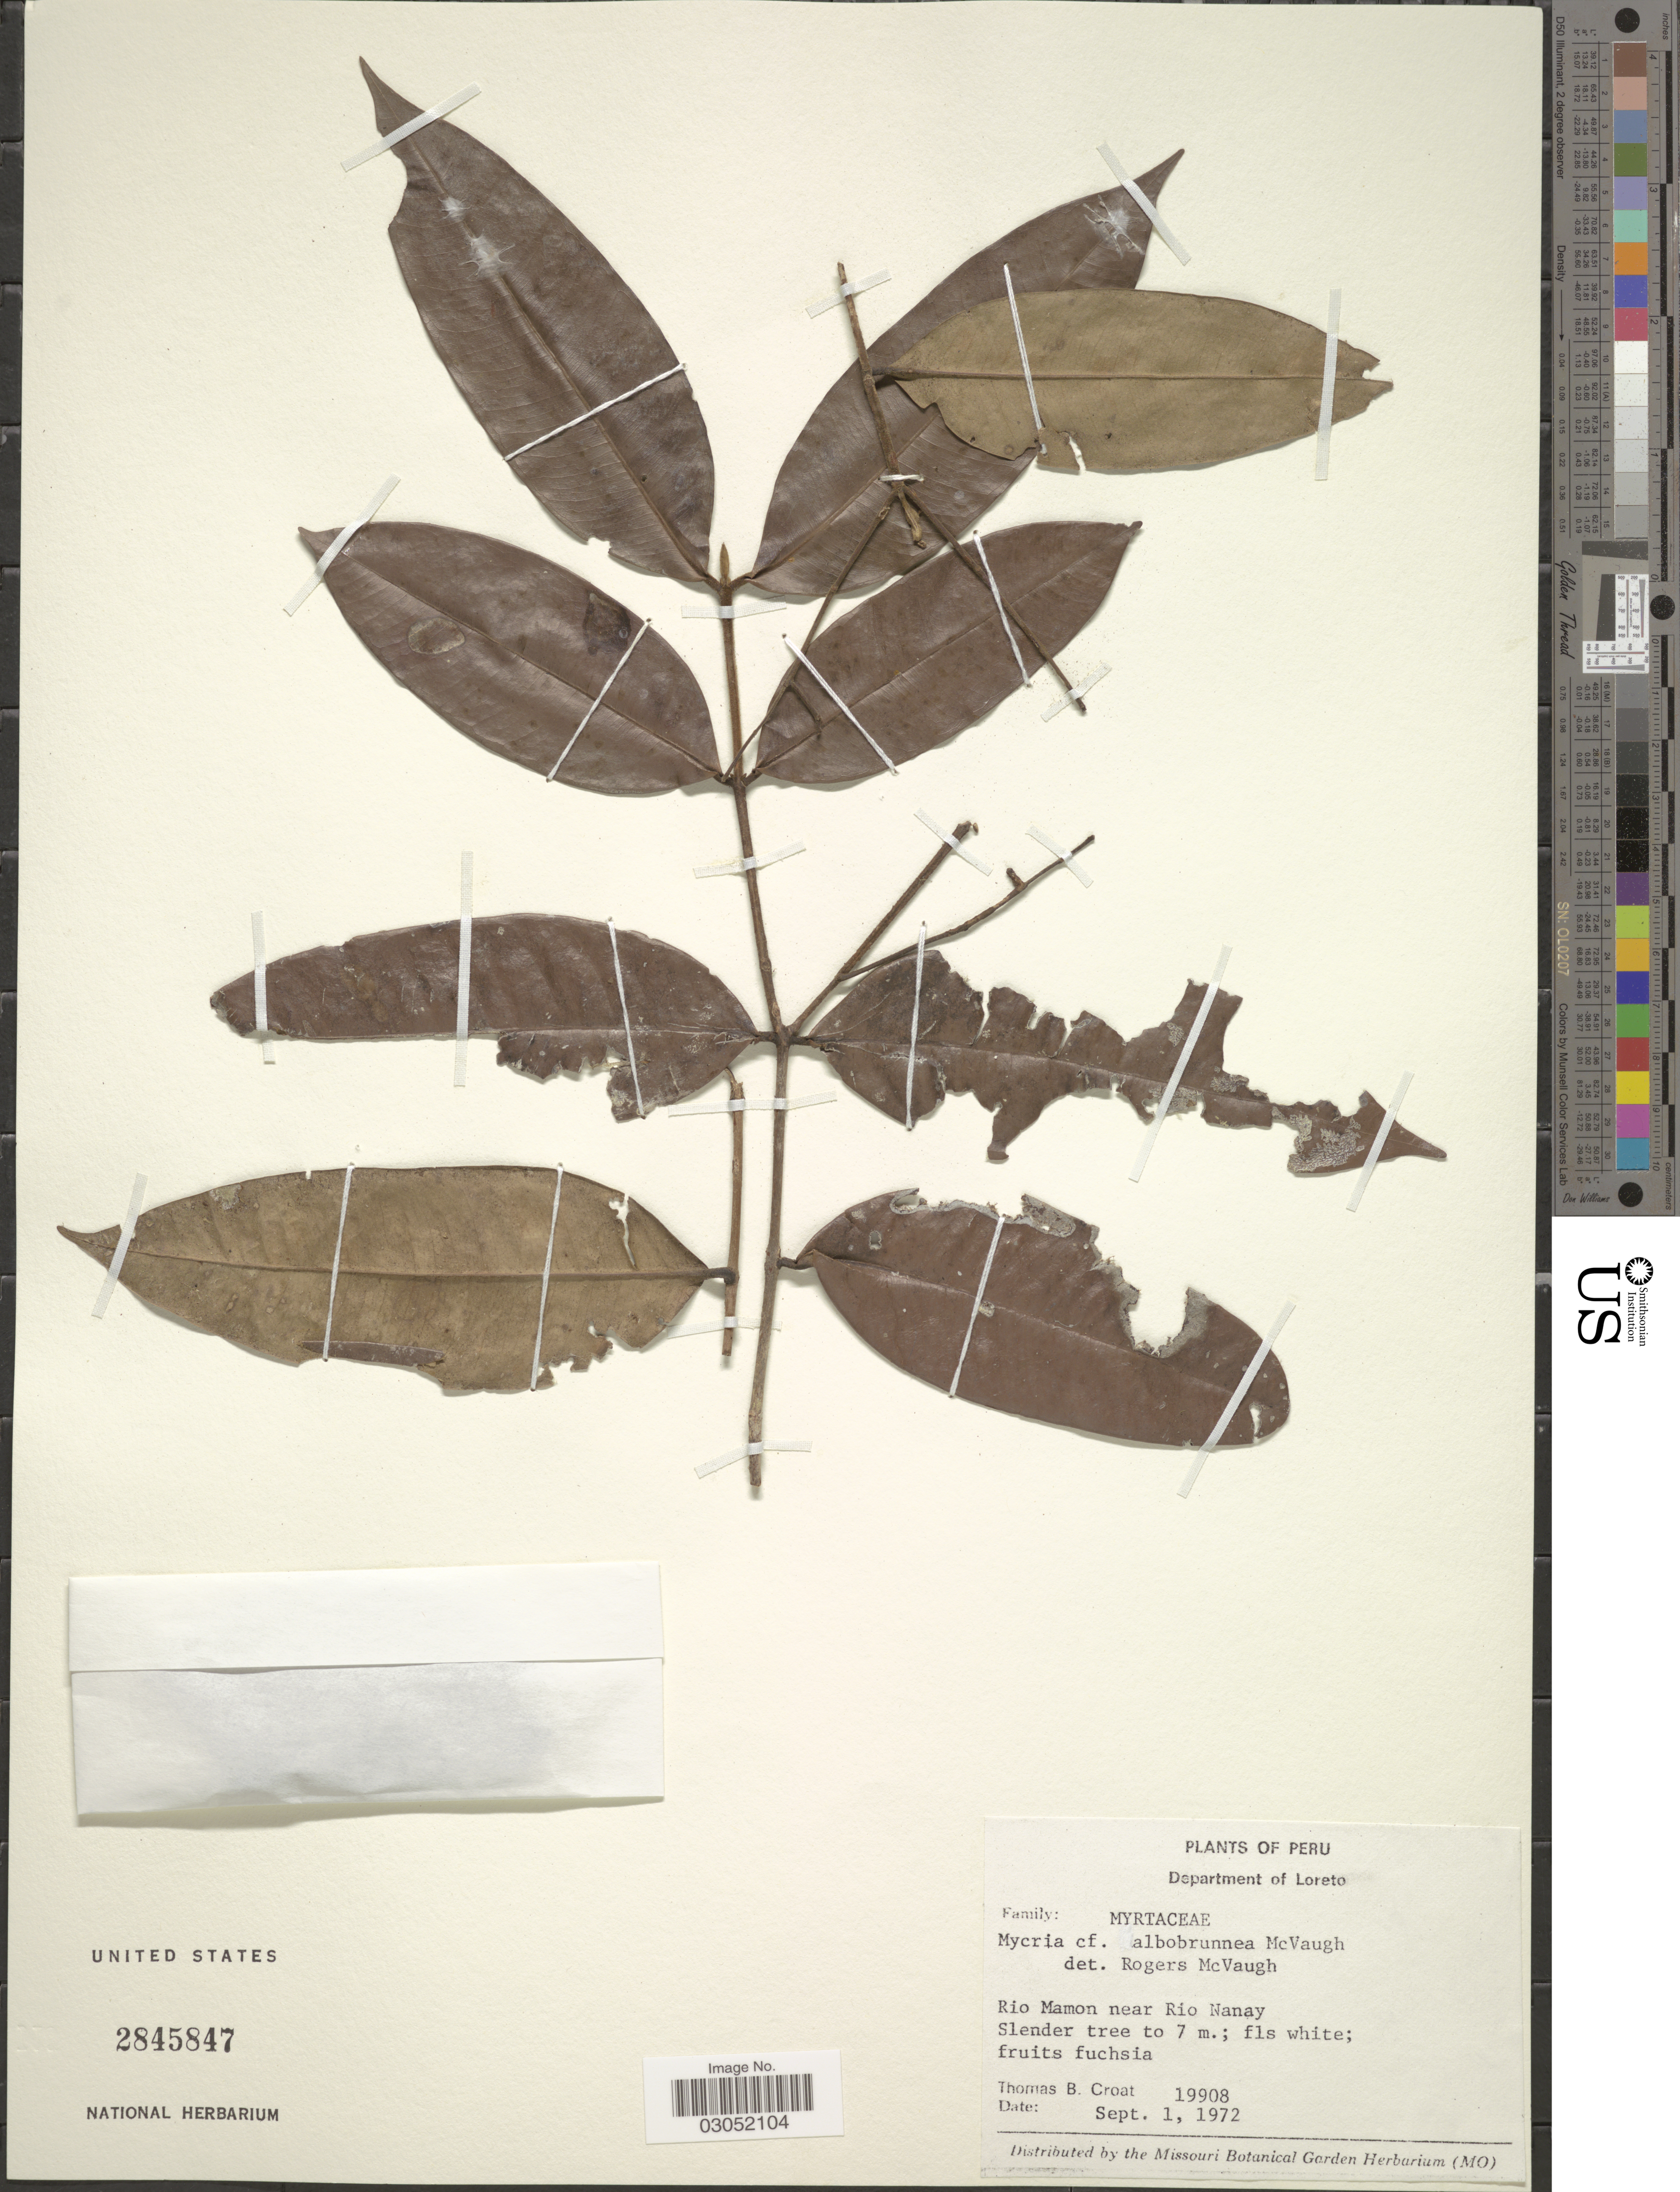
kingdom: Plantae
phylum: Tracheophyta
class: Magnoliopsida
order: Myrtales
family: Myrtaceae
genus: Myrcia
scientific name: Myrcia albobrunnea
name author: McVaugh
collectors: T. B. Croat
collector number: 19908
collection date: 1972-09-01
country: Peru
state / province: Loreto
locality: Department of Loreto. Rio Mamon near Rio Nanay.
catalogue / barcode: US 2845847